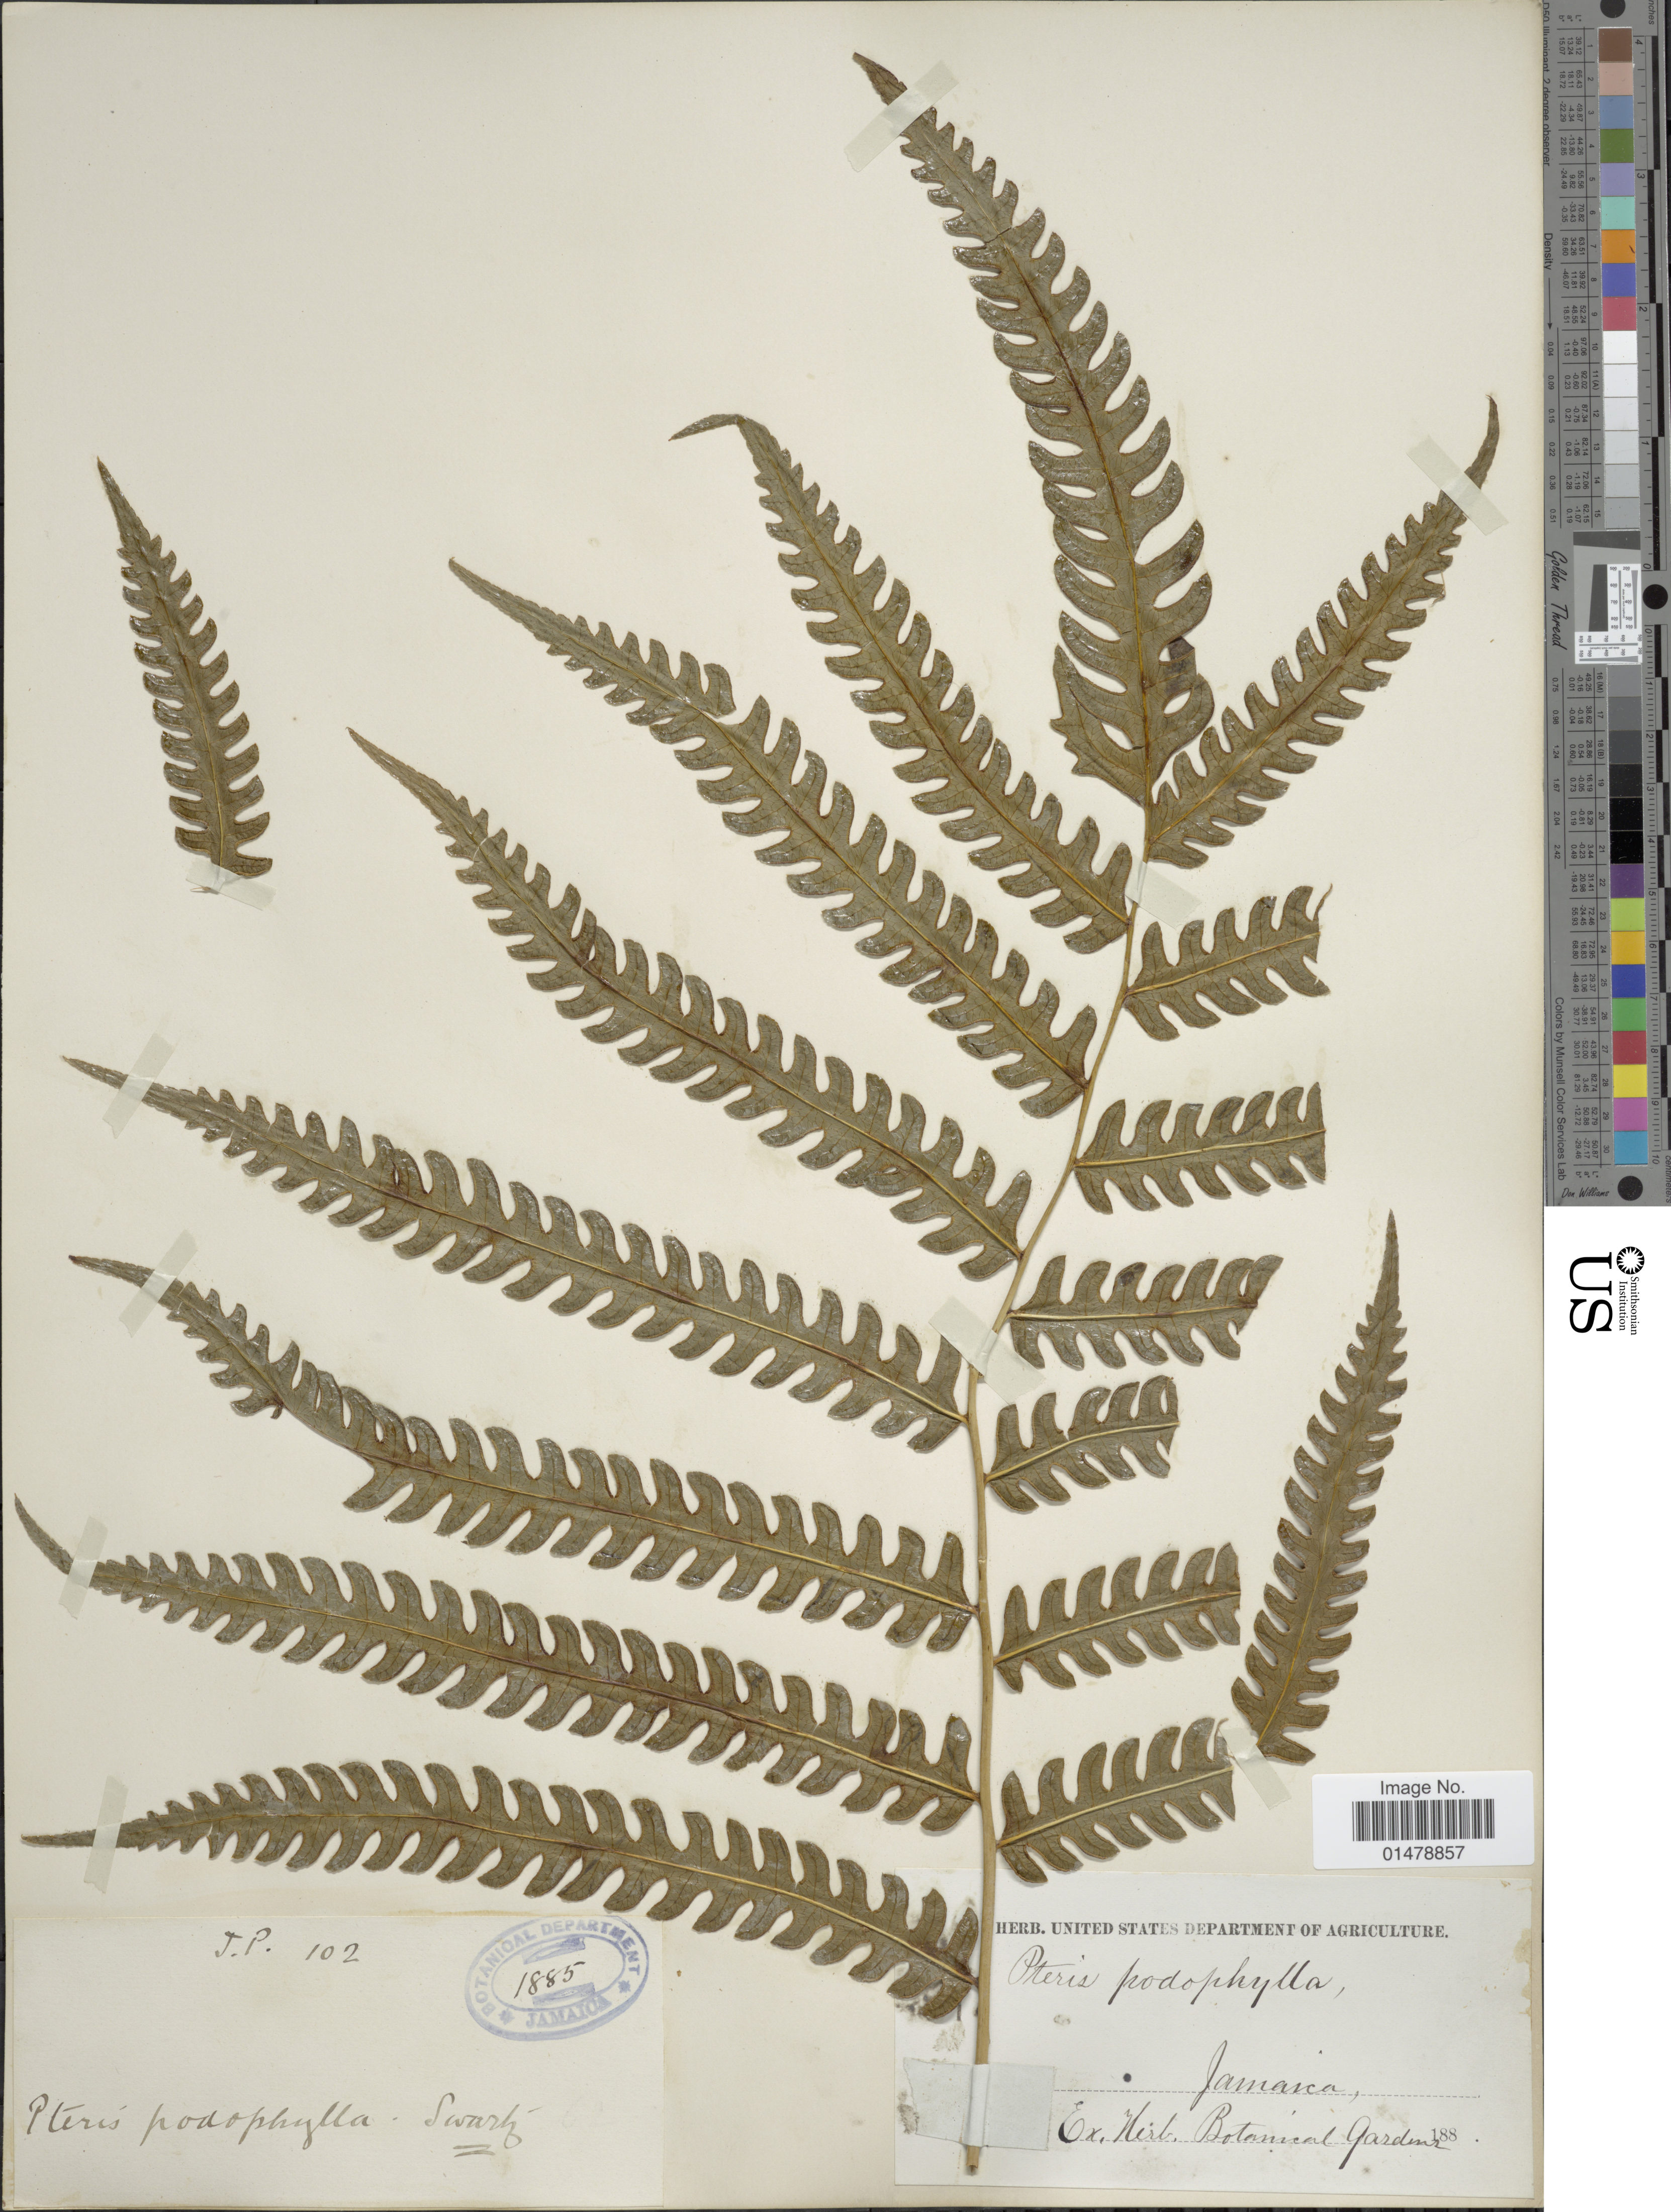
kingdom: Plantae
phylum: Tracheophyta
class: Polypodiopsida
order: Polypodiales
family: Pteridaceae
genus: Pteris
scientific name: Pteris podophylla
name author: Sw.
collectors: J. P.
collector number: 102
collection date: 1885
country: Jamaica